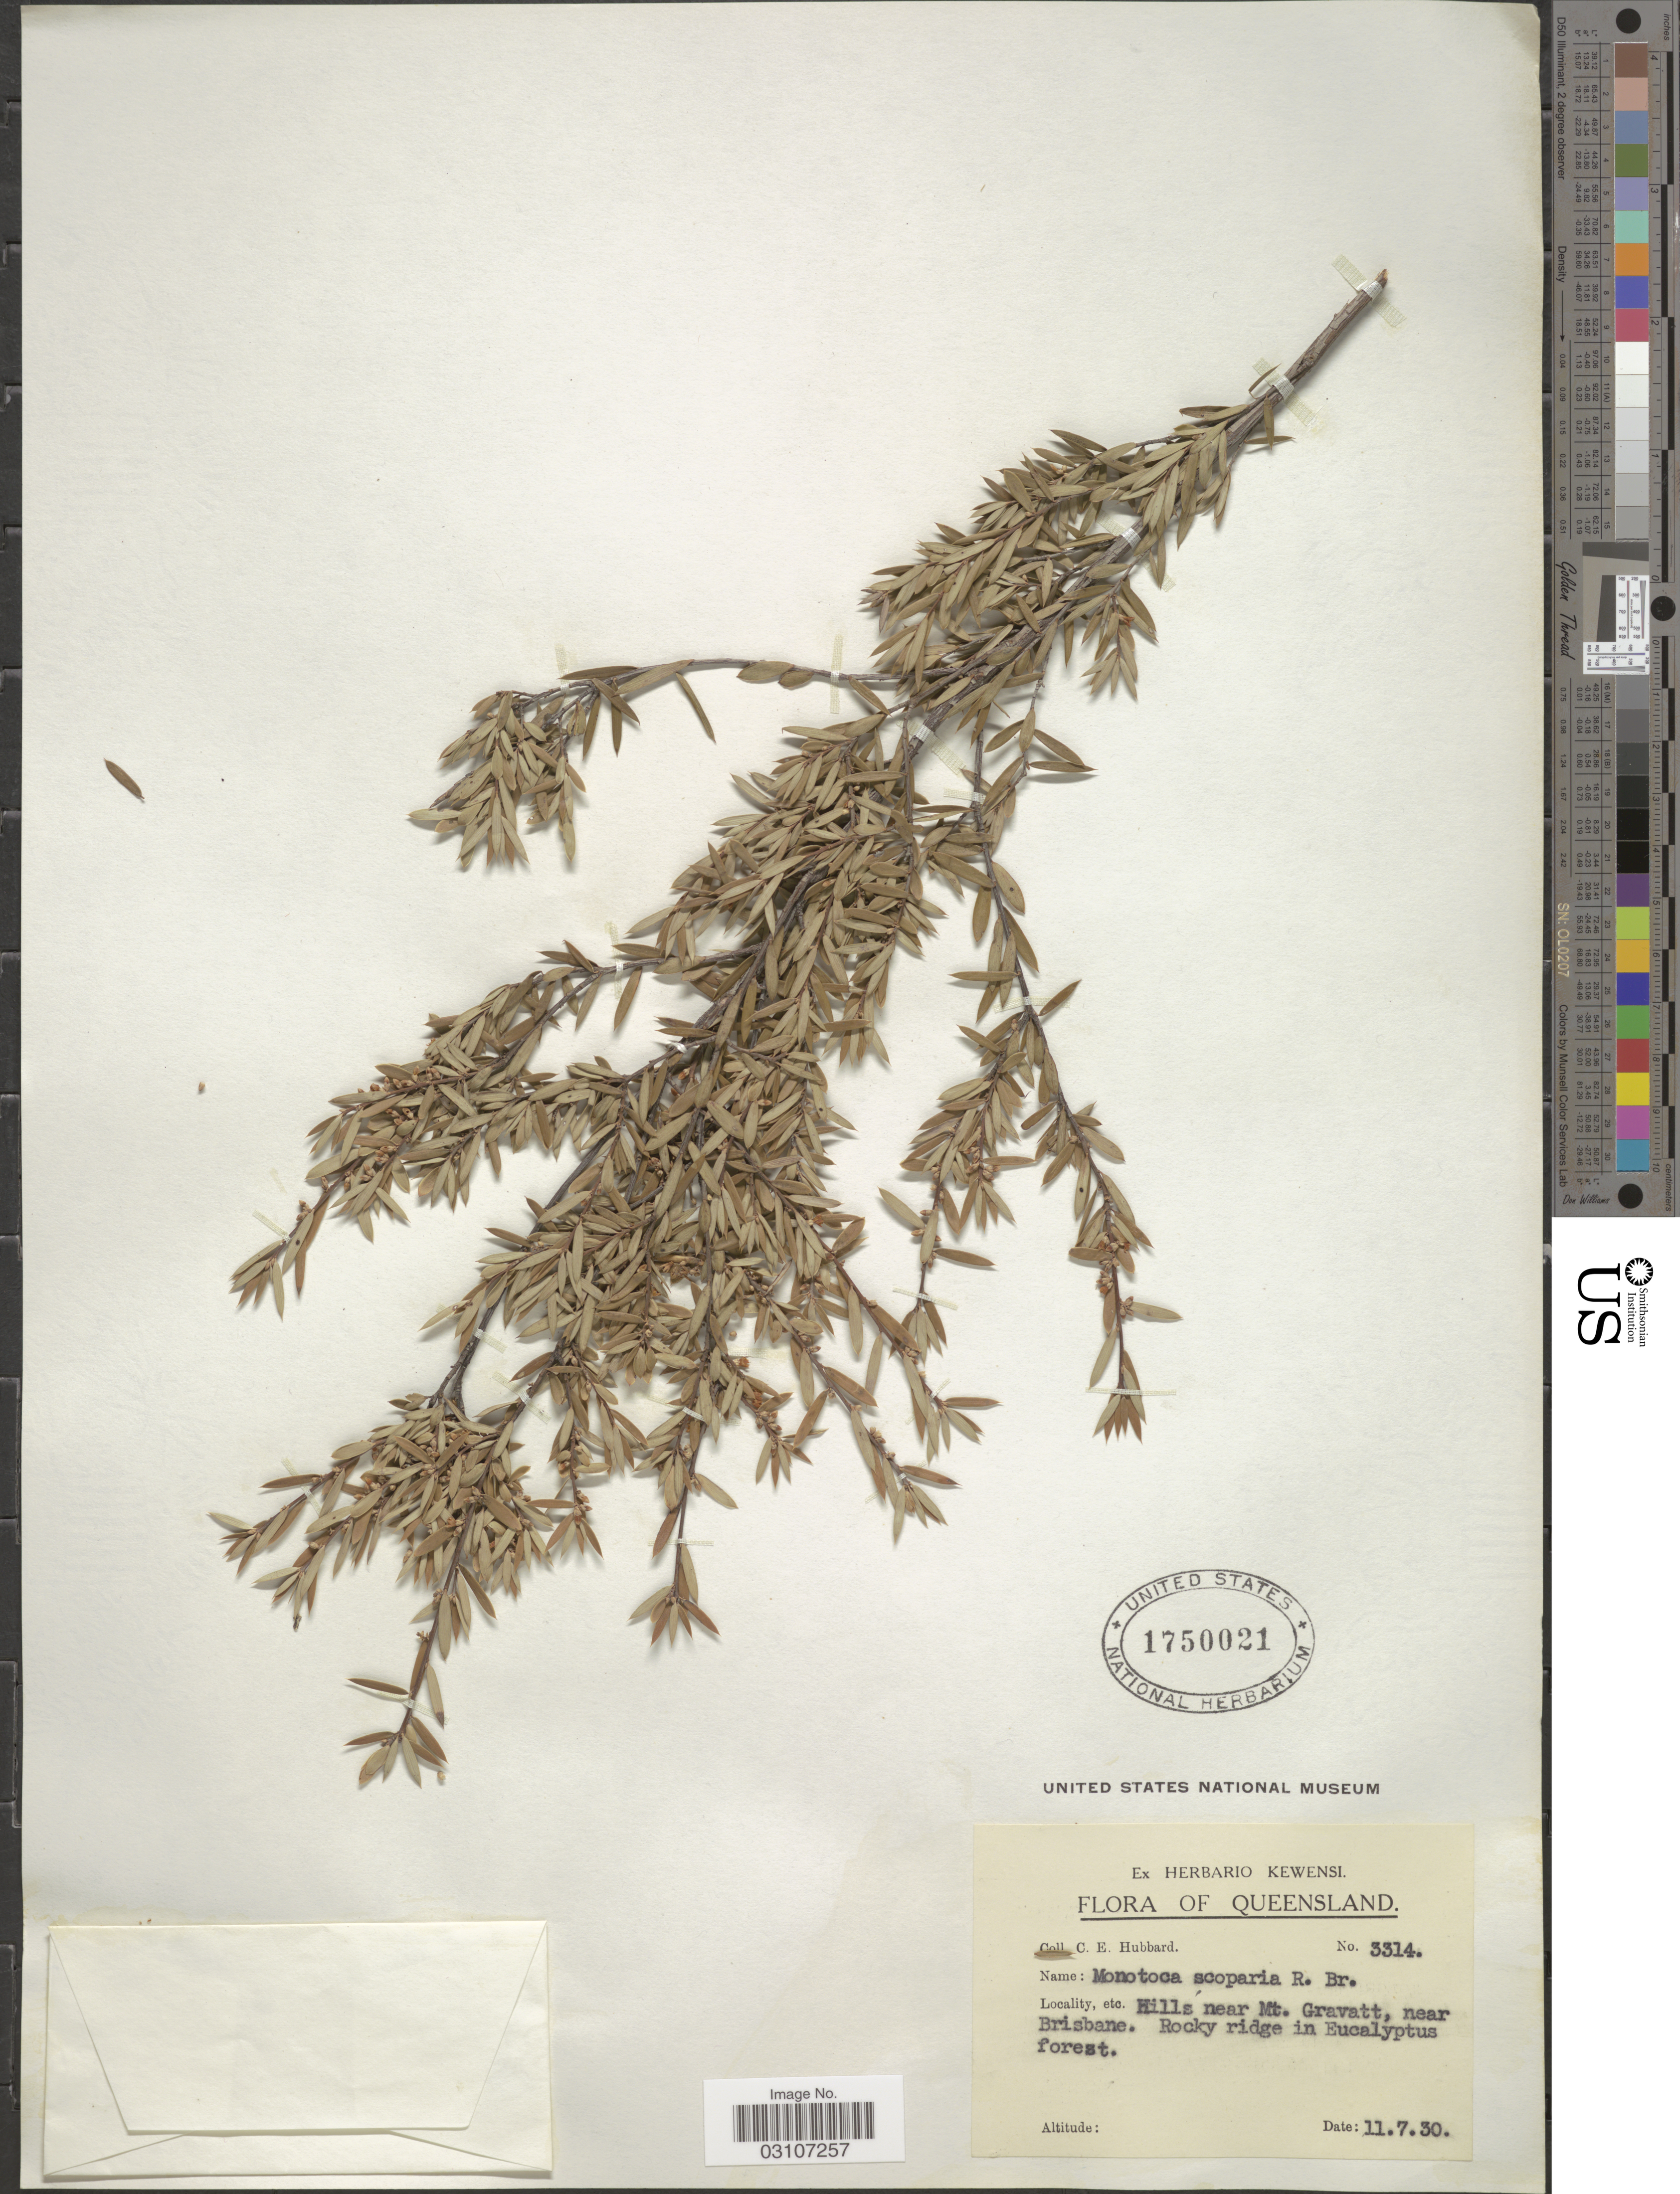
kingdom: Plantae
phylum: Tracheophyta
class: Magnoliopsida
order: Ericales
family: Ericaceae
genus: Monotoca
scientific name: Monotoca scoparia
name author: (Sm.) R. Br.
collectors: C. E. Hubbard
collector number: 3314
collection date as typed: Transcribed d/m/y: 11/7/30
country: Australia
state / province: Queensland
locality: Hills near Mt. Gravatt, near Brisbane.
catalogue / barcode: US 1750021